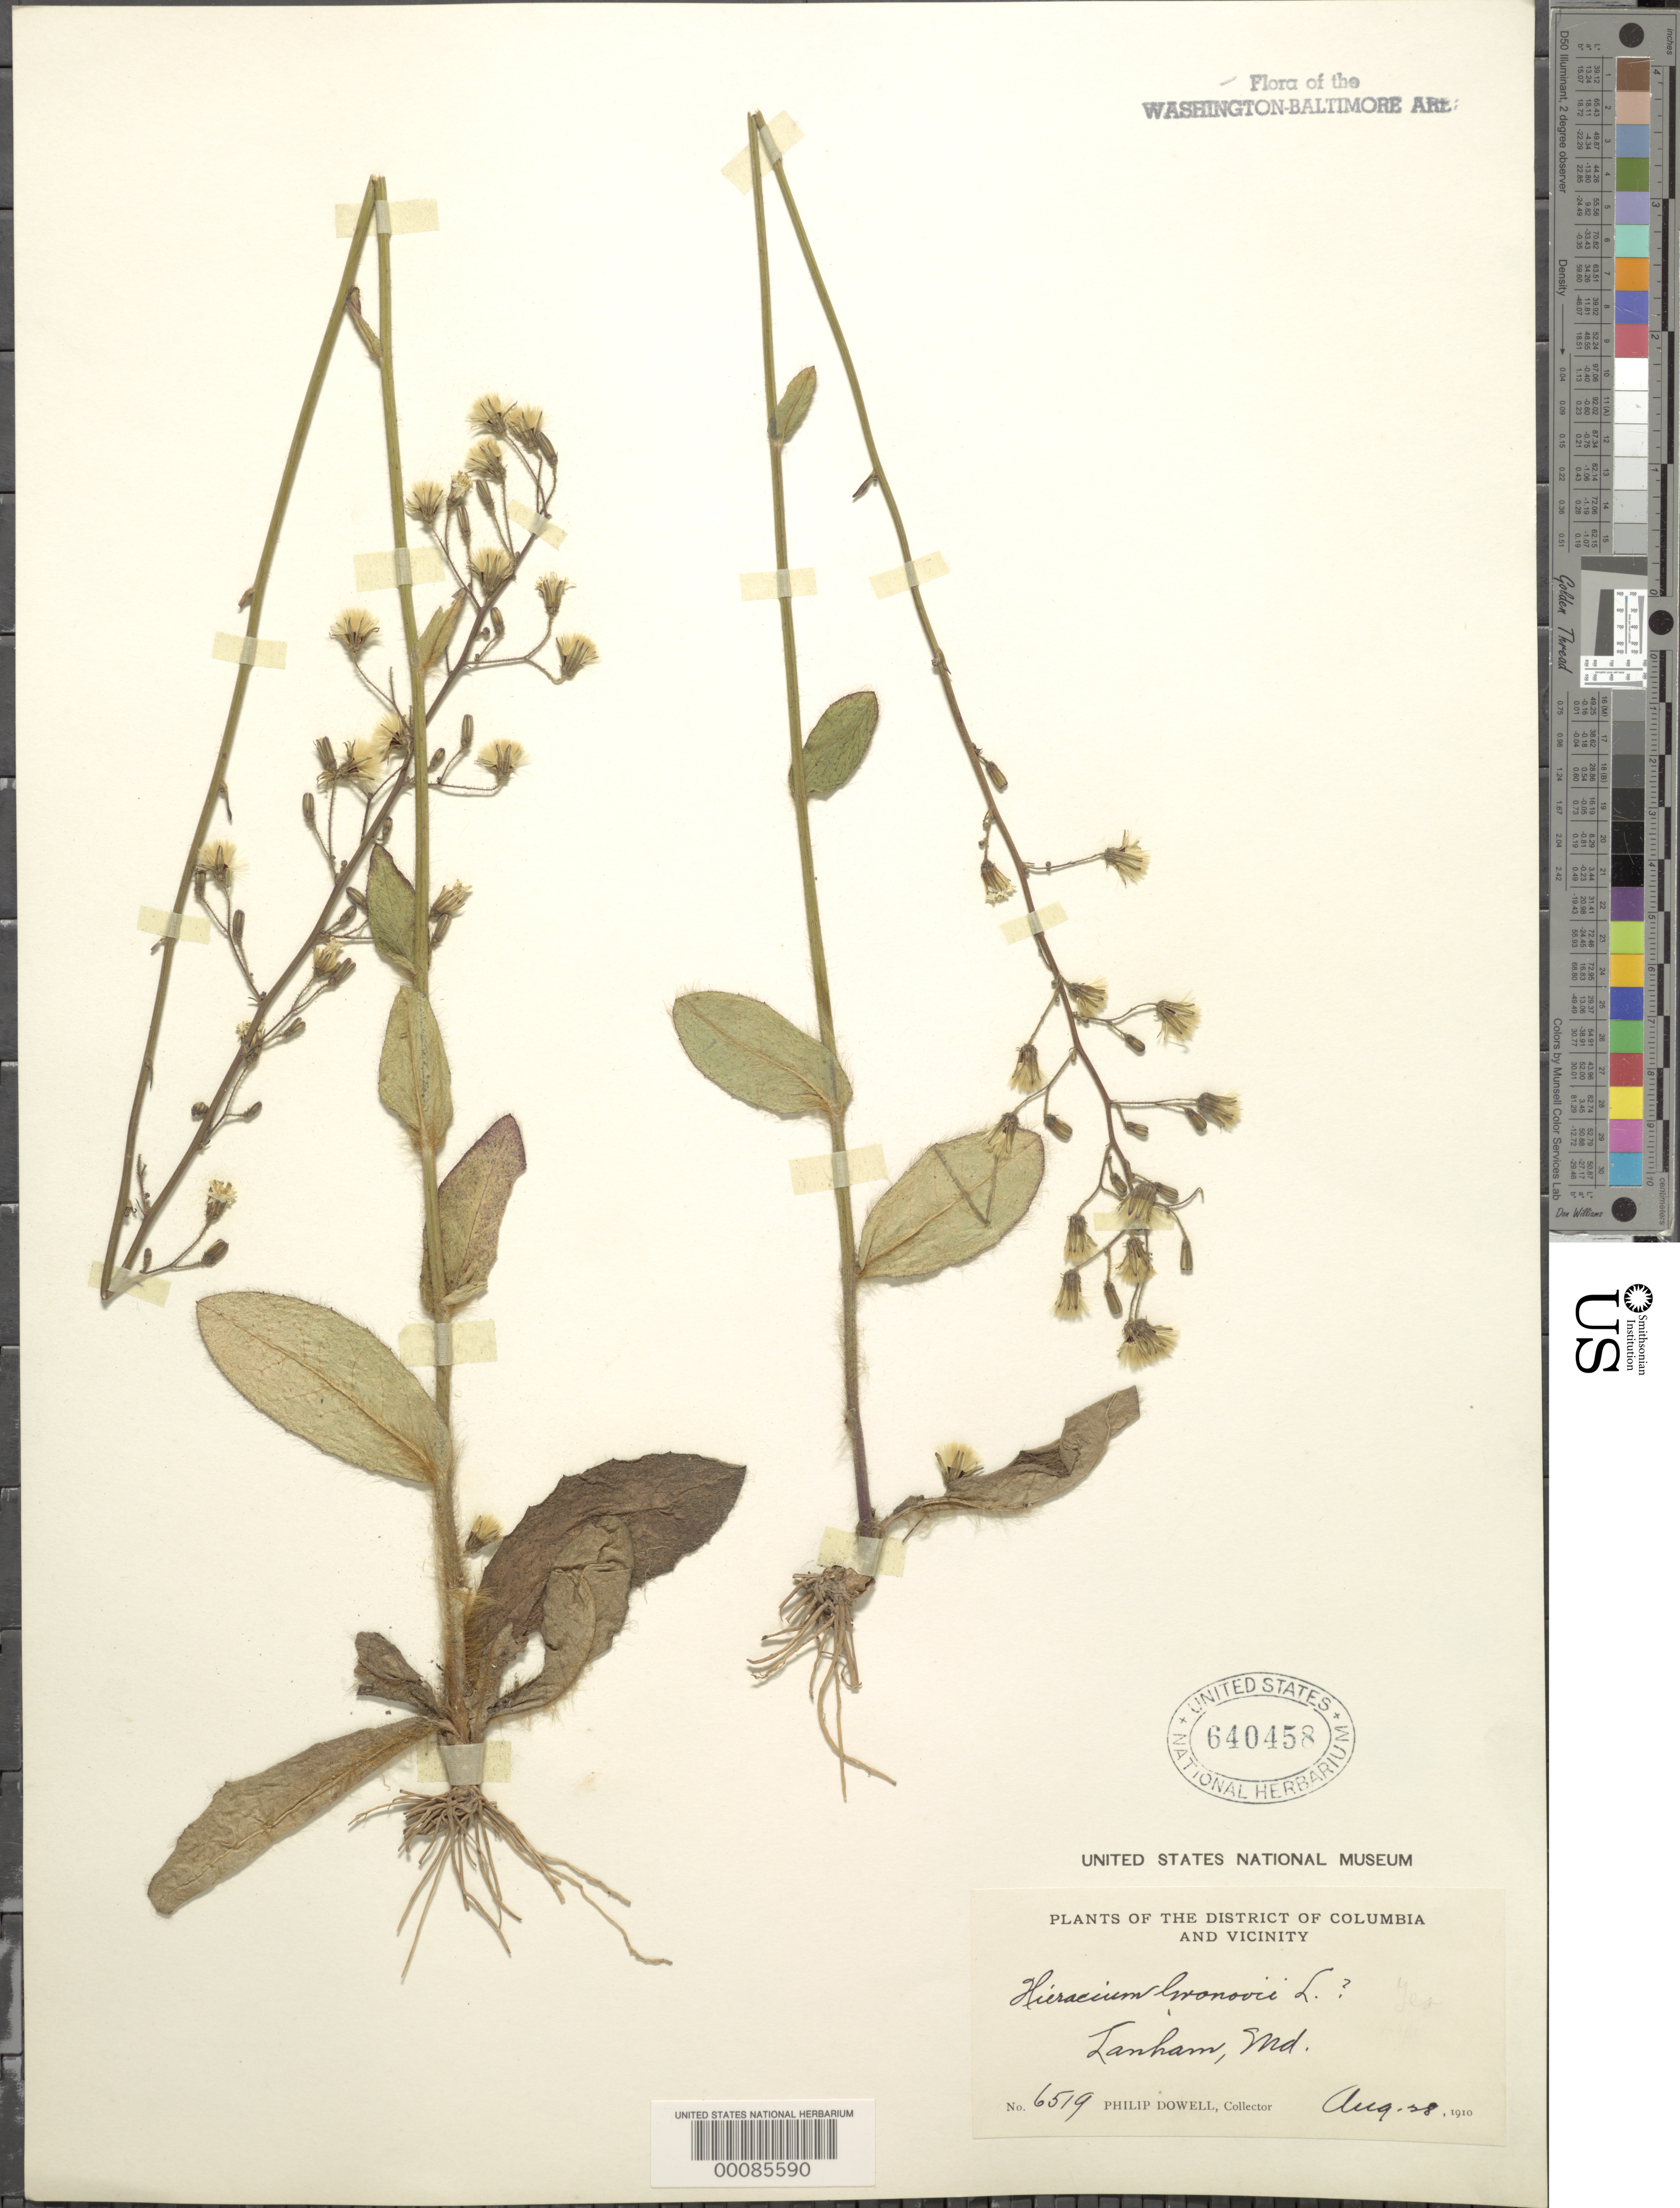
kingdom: Plantae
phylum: Tracheophyta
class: Magnoliopsida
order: Asterales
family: Asteraceae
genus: Hieracium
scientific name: Hieracium gronovii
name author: L.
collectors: P. Dowell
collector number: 6519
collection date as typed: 28 Aug 1910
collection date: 1910-08-28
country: United States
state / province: Maryland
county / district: Prince George's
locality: Lanham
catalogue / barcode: US 640458